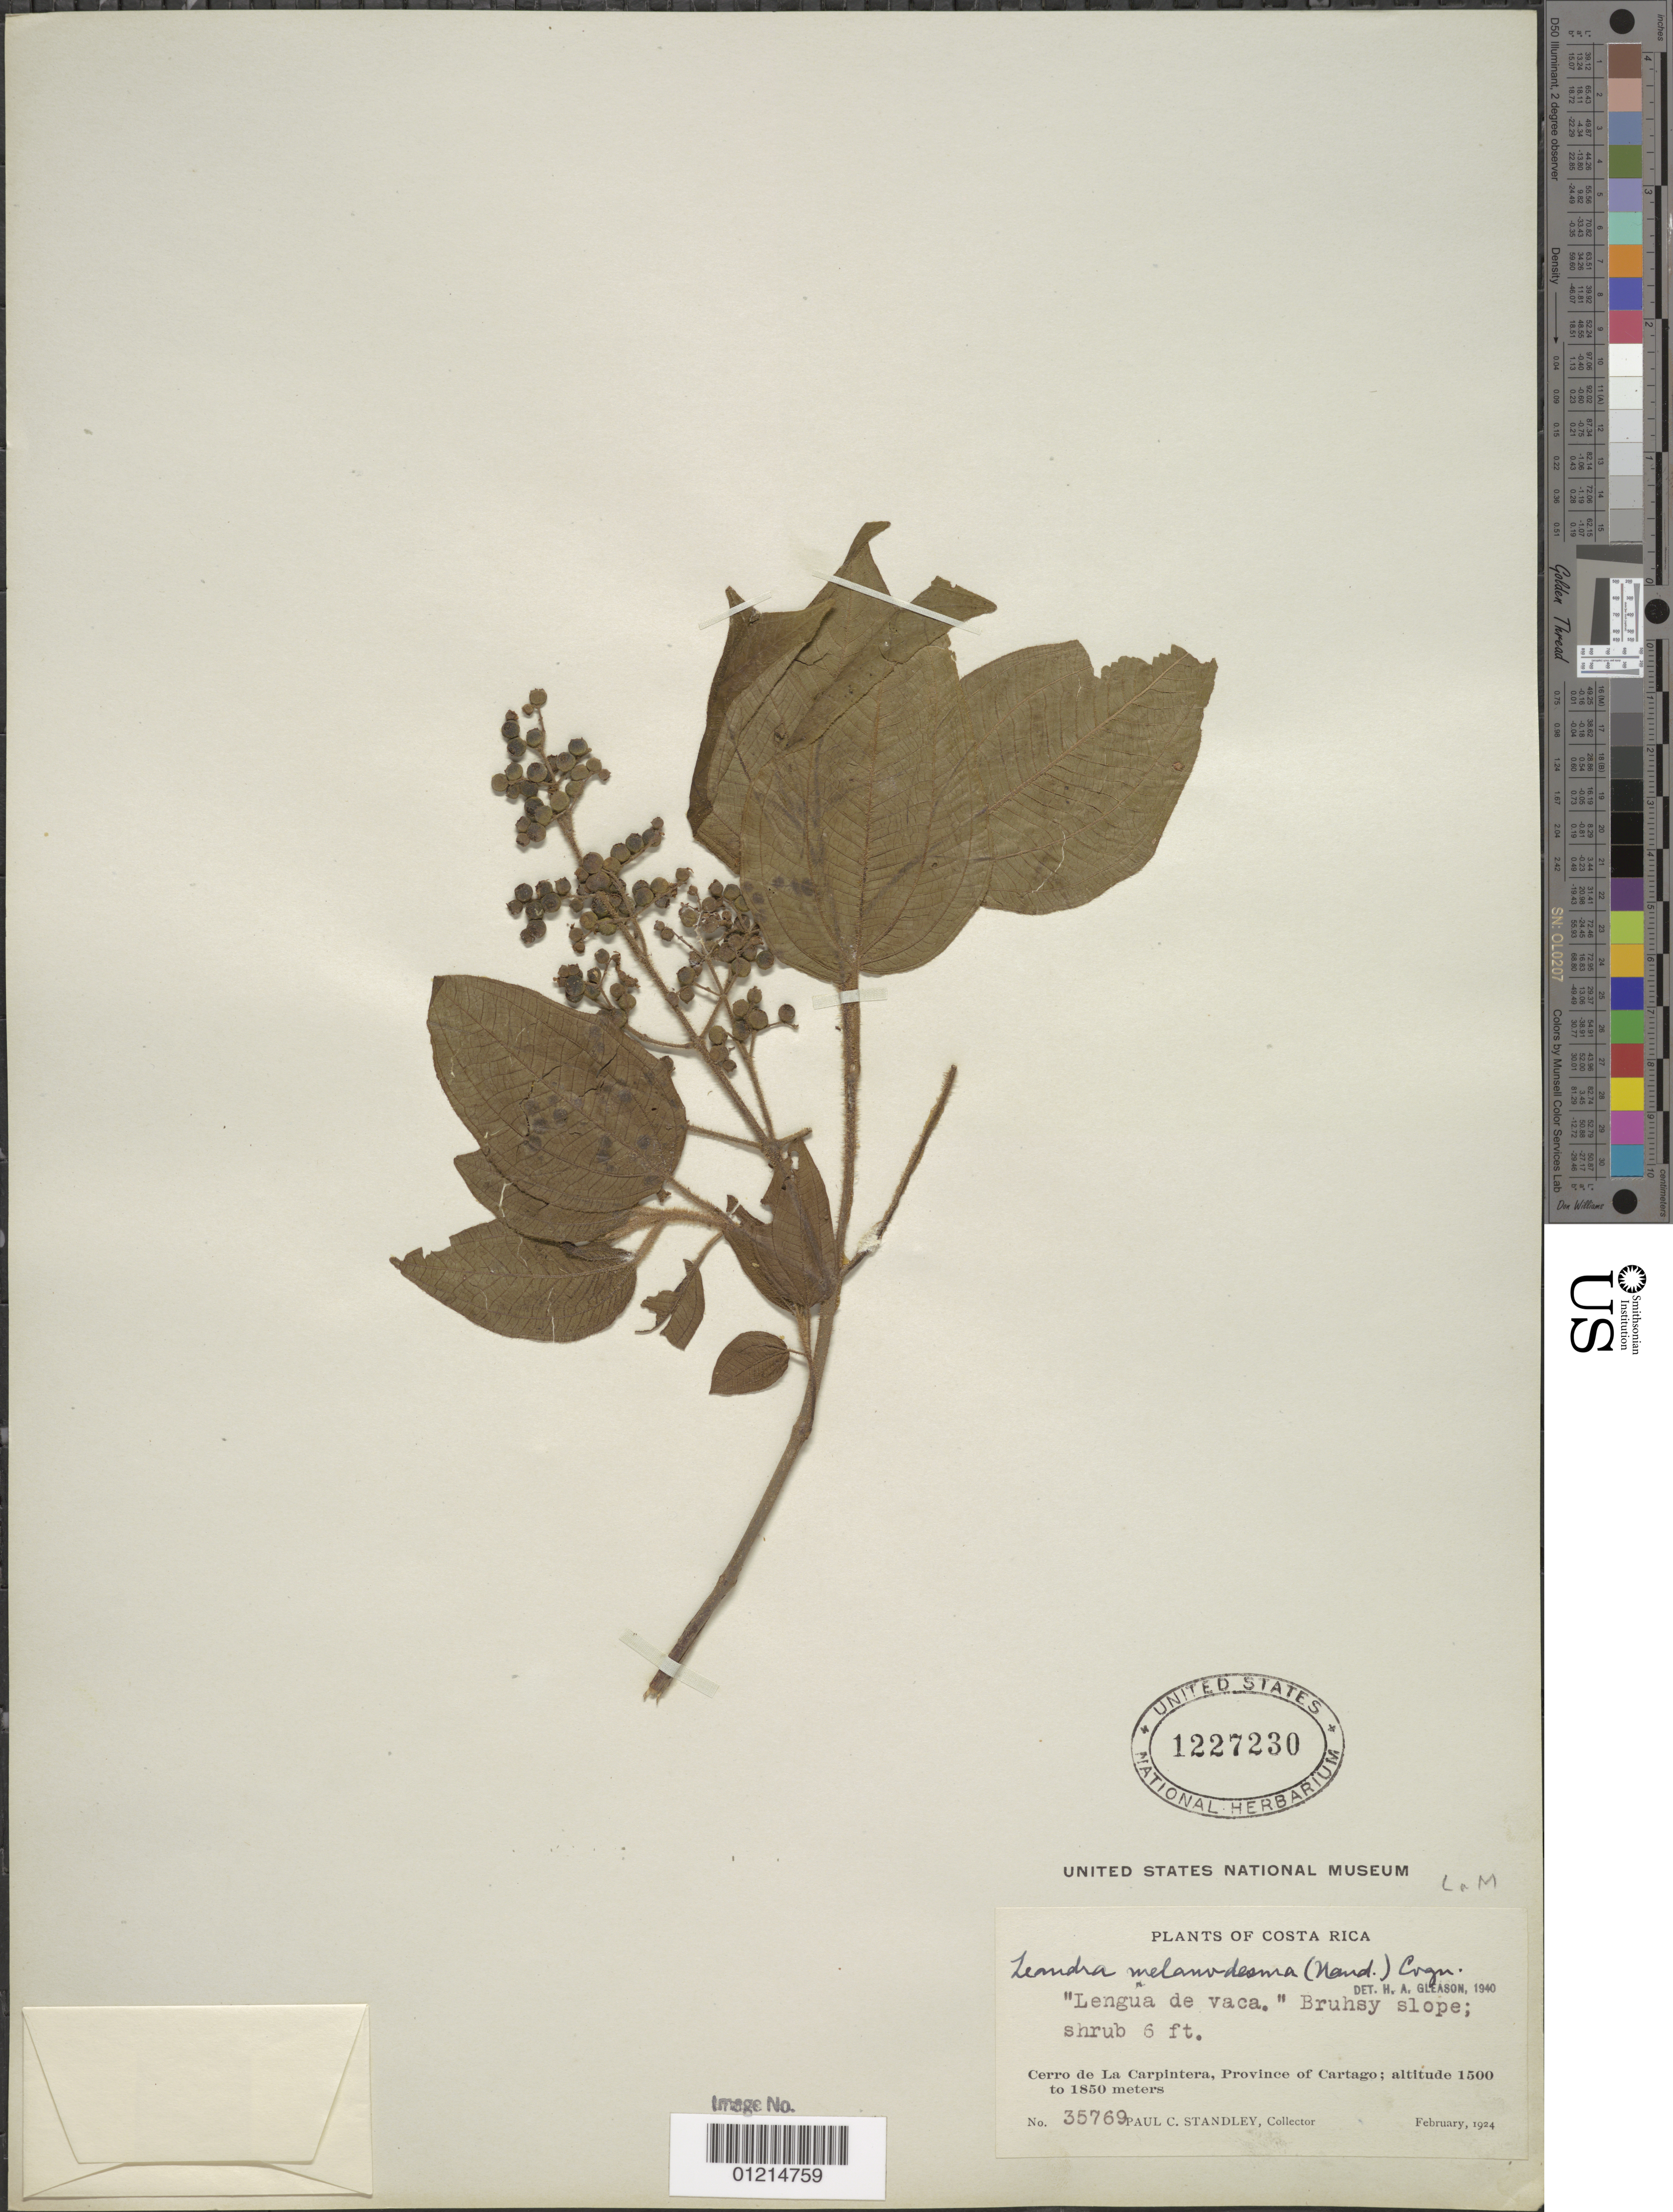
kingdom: Plantae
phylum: Tracheophyta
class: Magnoliopsida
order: Myrtales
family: Melastomataceae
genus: Leandra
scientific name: Leandra melanodesma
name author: (Naudin) Cogn.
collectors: P. C. Standley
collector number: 35769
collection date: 1924-02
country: Costa Rica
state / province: Cartago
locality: Cerro de La Carpintera.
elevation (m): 1500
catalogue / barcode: US 1227230